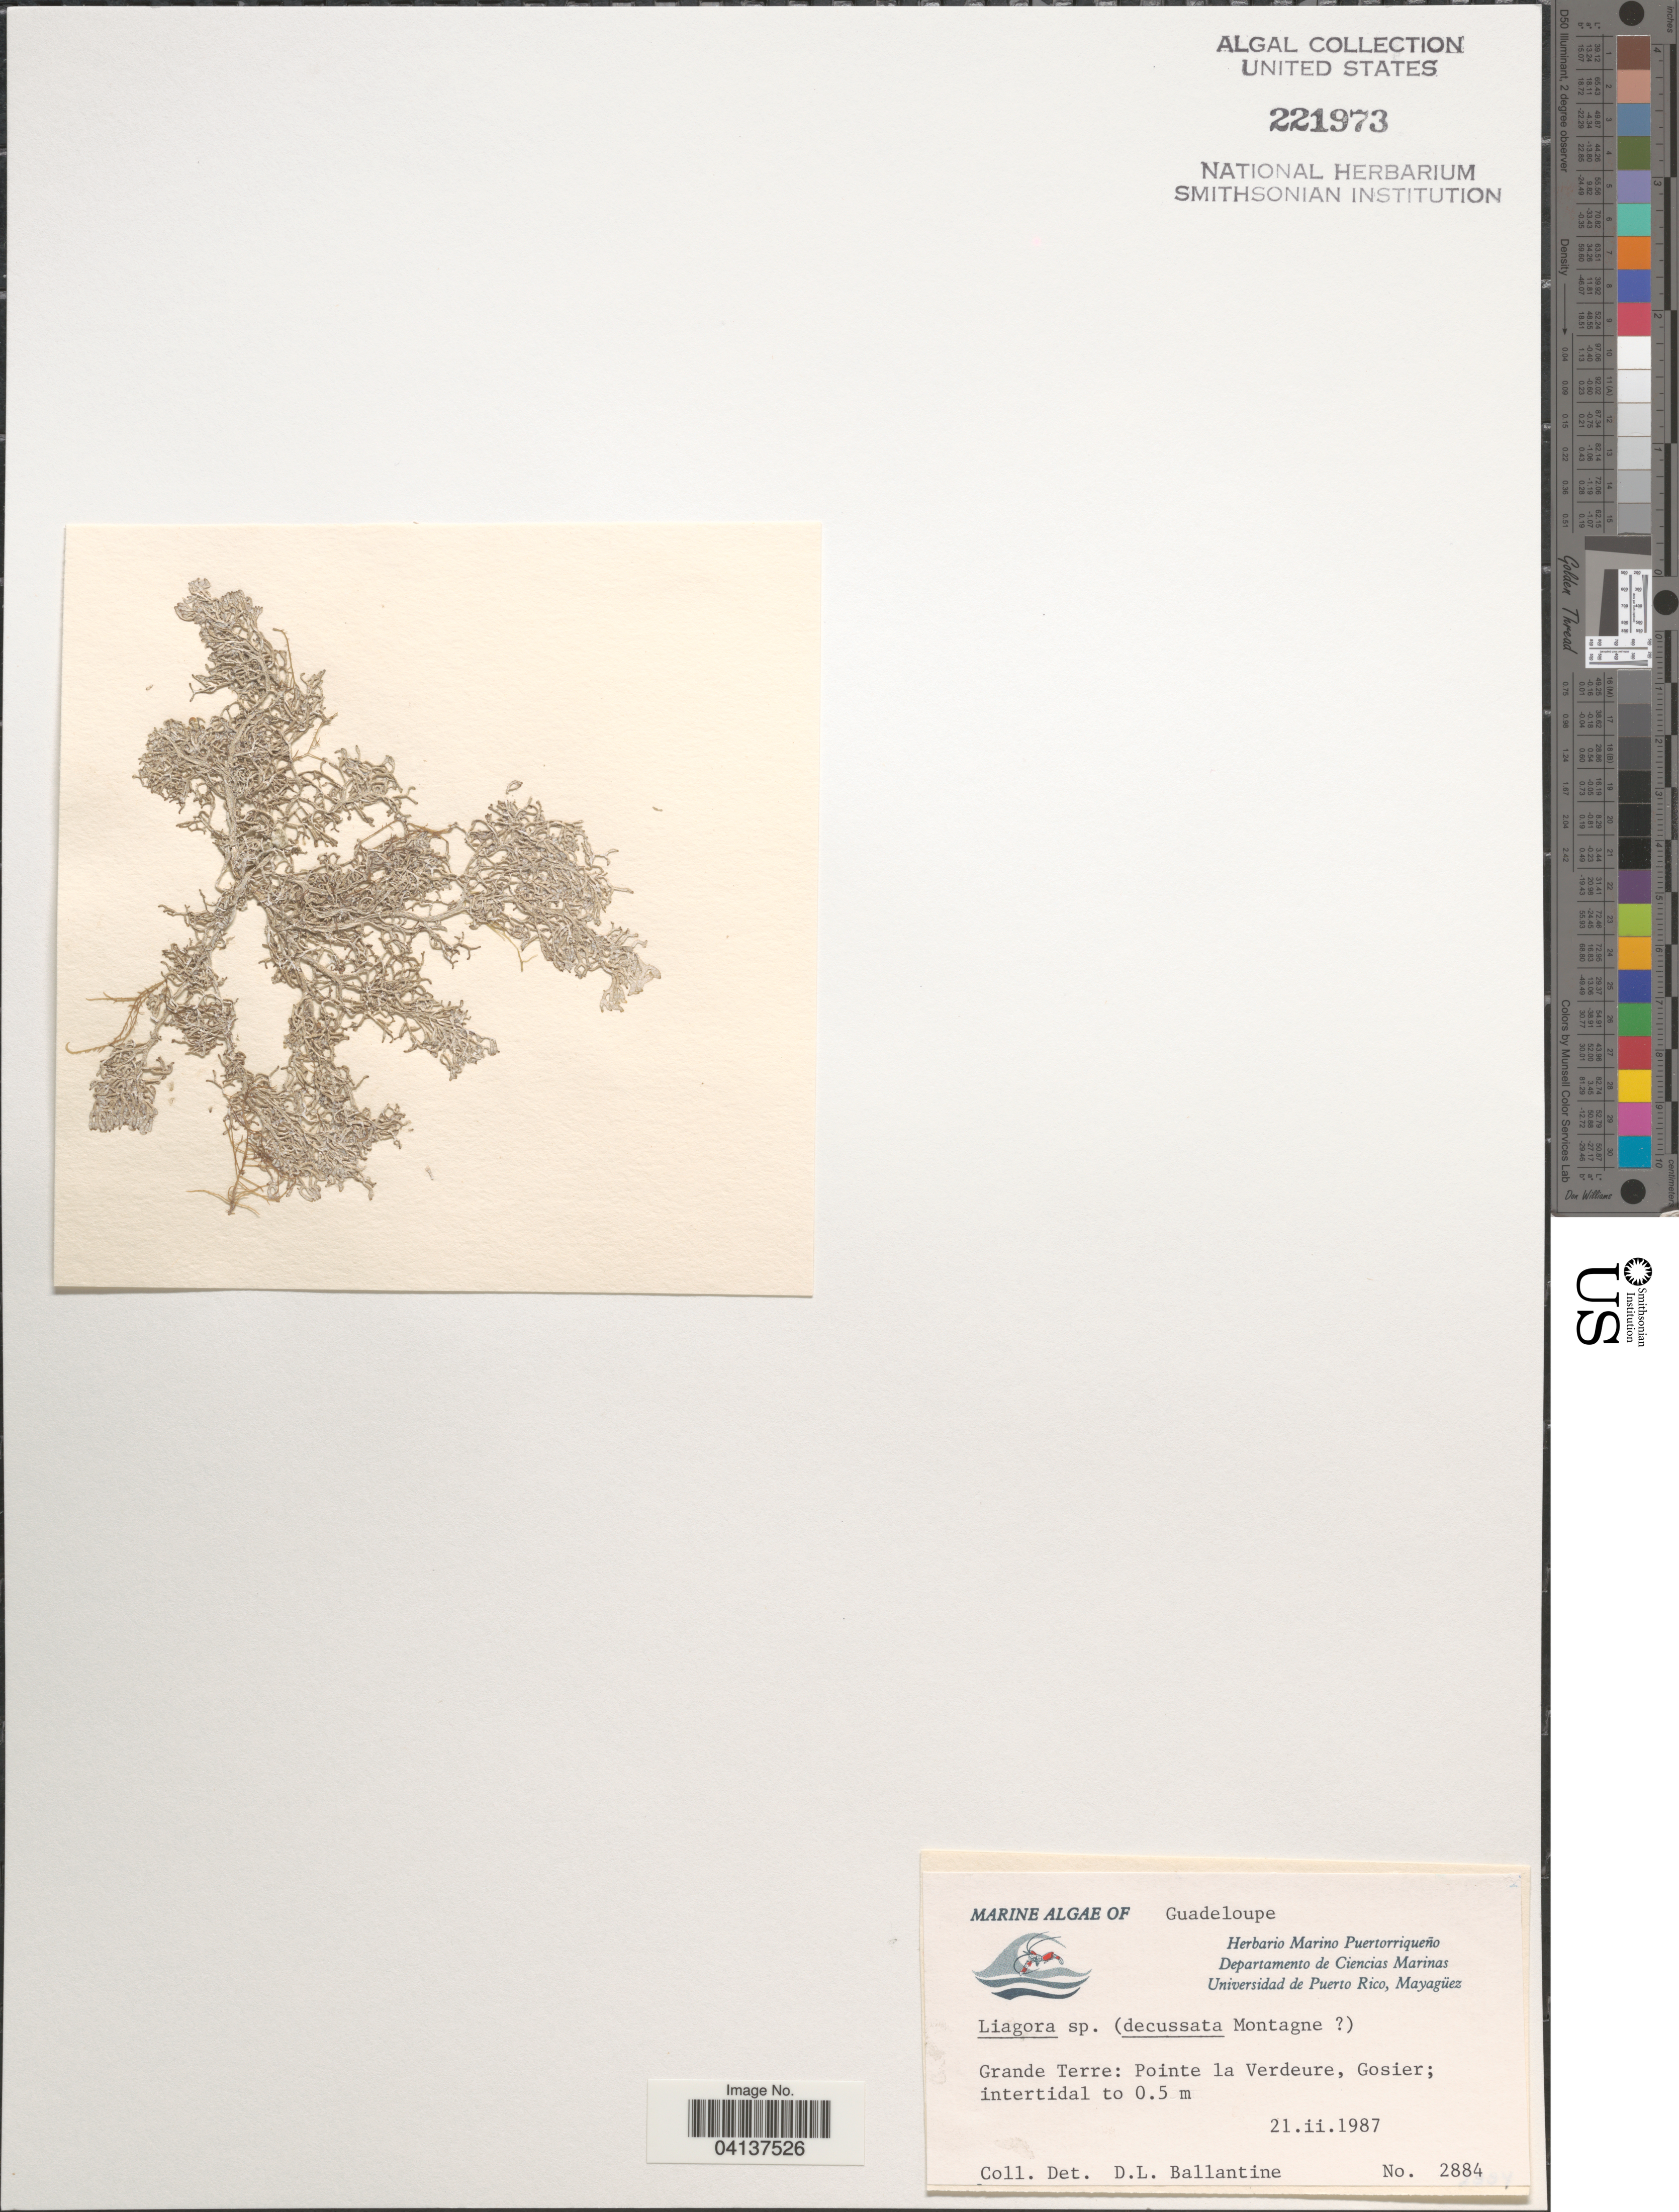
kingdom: Plantae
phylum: Rhodophyta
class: Florideophyceae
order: Nemaliales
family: Liagoraceae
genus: Liagora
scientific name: Liagora sp.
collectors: D.L. Ballantine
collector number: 2884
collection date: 1987-02-21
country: Guadeloupe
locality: Grande Terre: Pointe la Verdeure, Gosier; intertidal.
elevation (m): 0.5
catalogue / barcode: US 221973